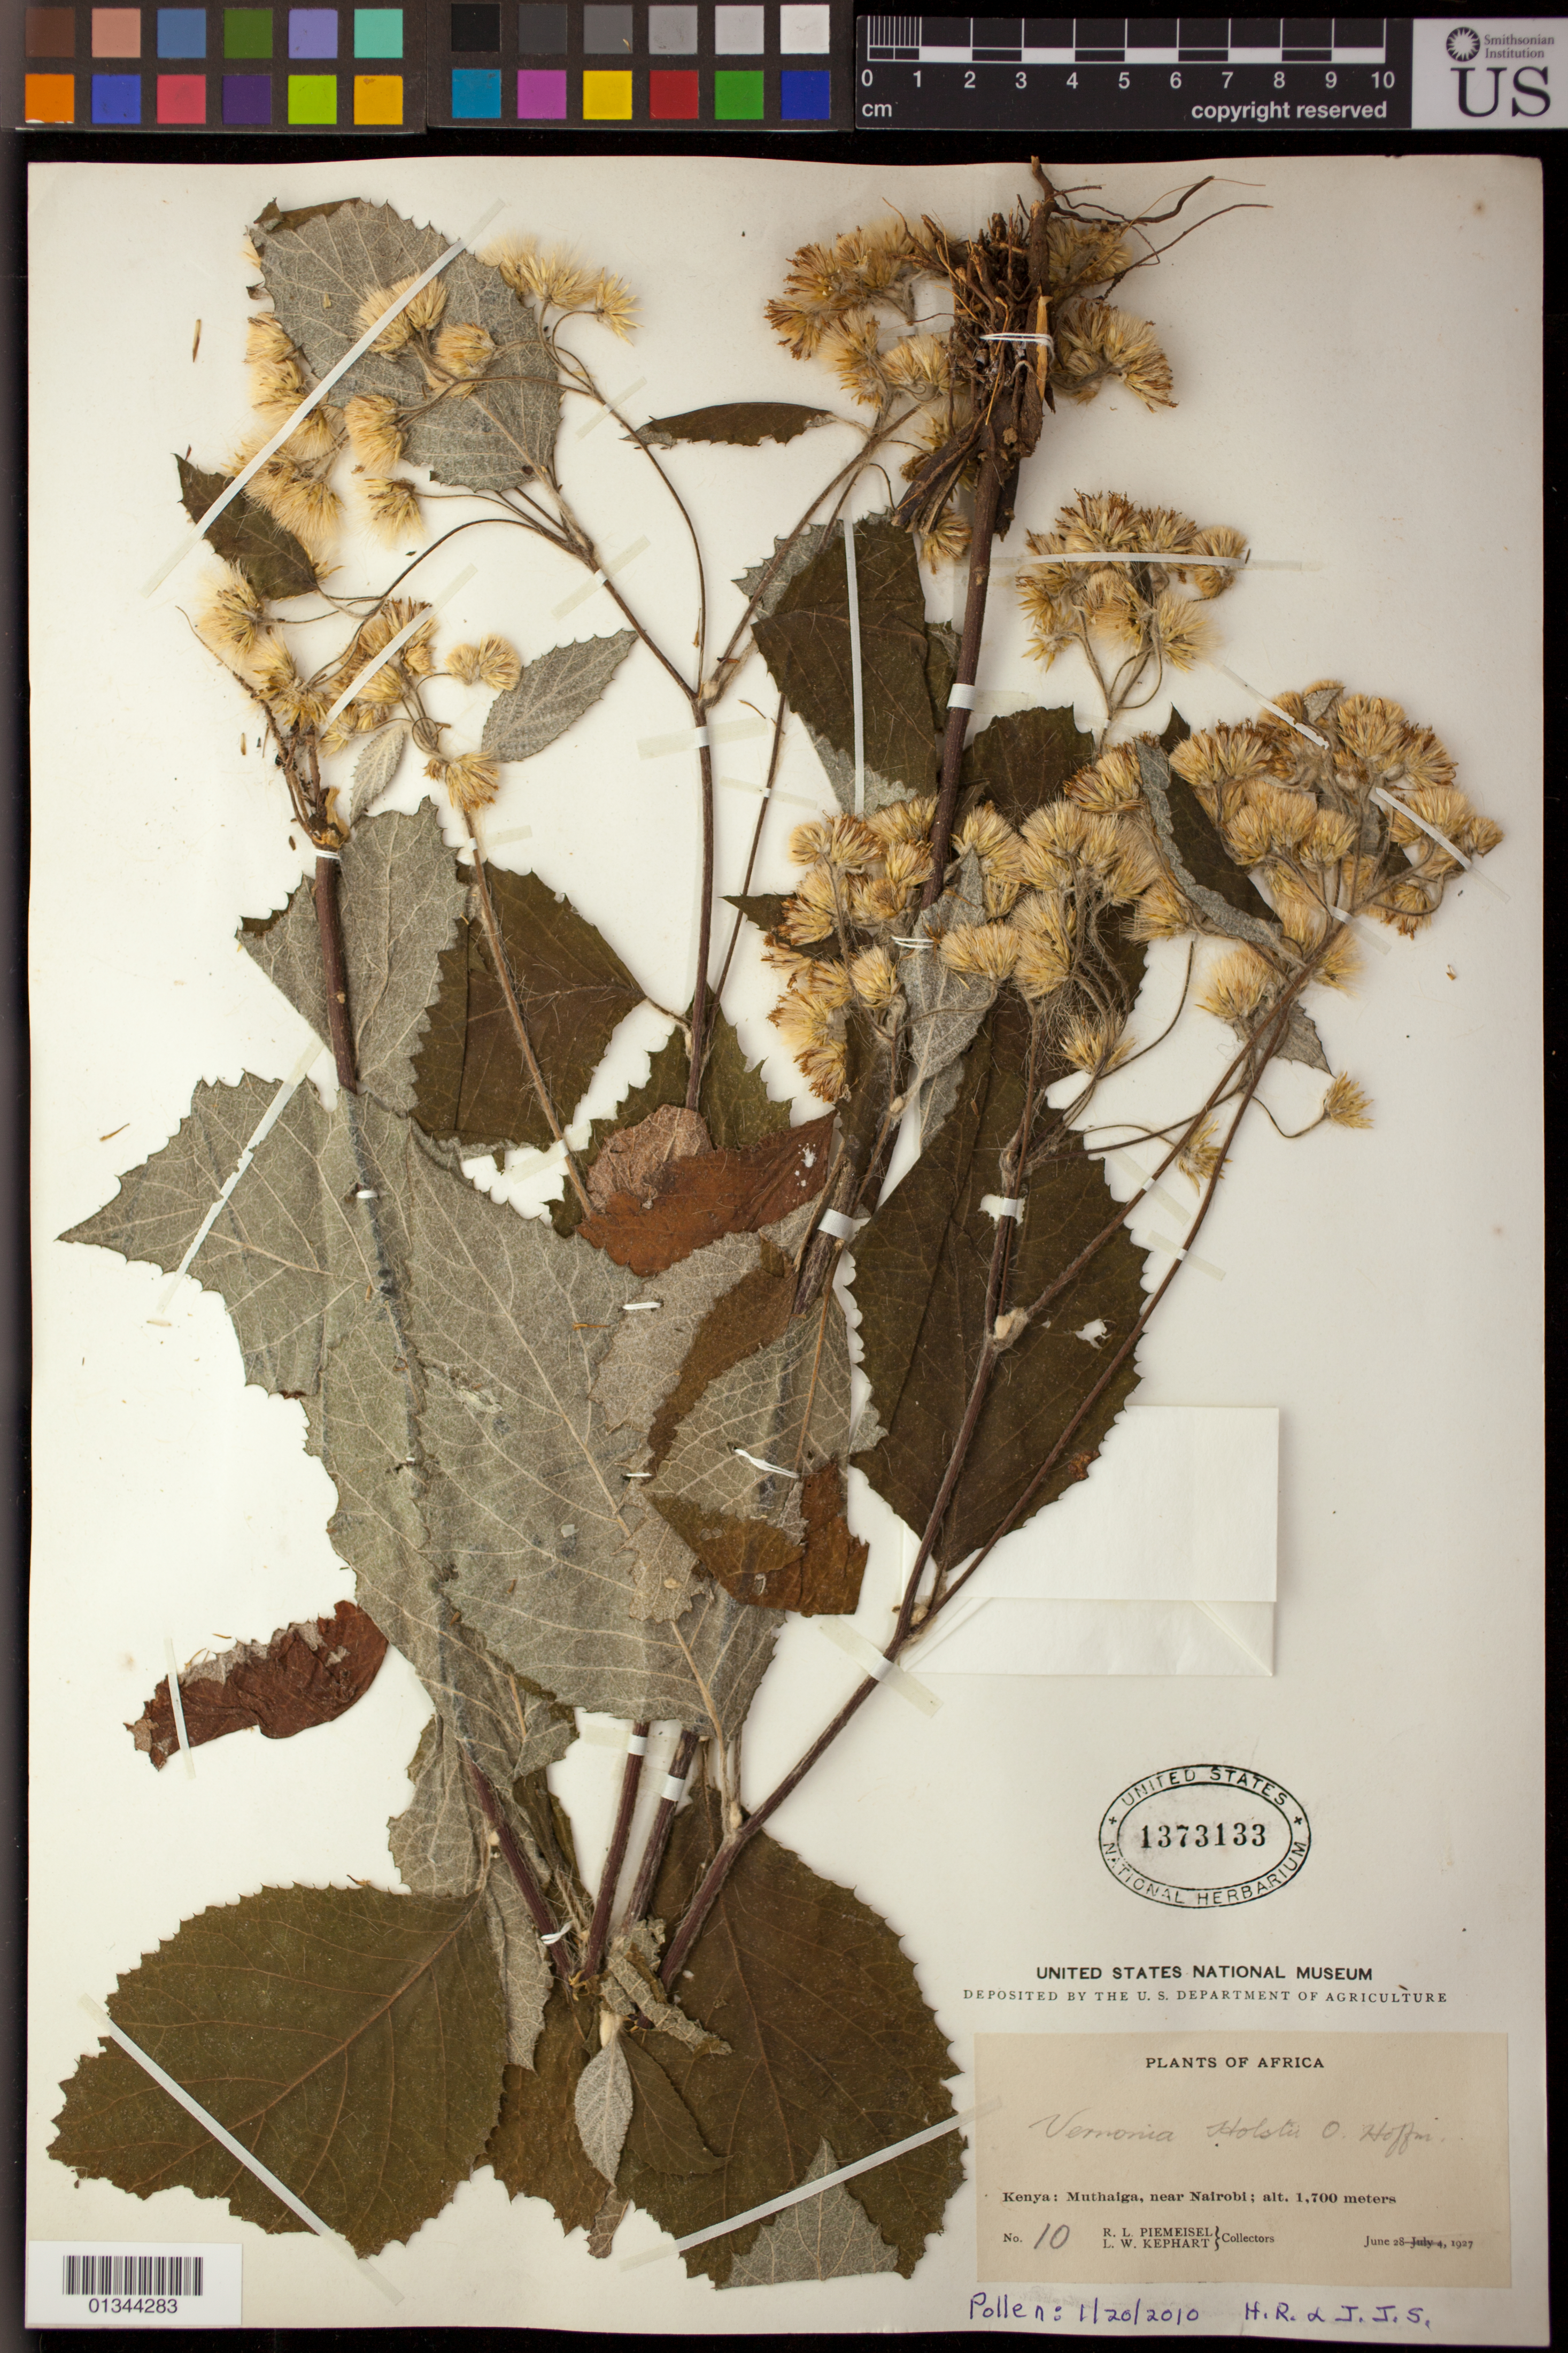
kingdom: Plantae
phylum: Tracheophyta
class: Magnoliopsida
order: Asterales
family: Asteraceae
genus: Vernonia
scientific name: Vernonia holstii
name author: O. Hoffm.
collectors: R. Piemeisel & L. W. Kephart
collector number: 10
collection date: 1927-06-28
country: Kenya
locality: Muthaiga, near Nairobi.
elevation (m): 1700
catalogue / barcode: US 1373133